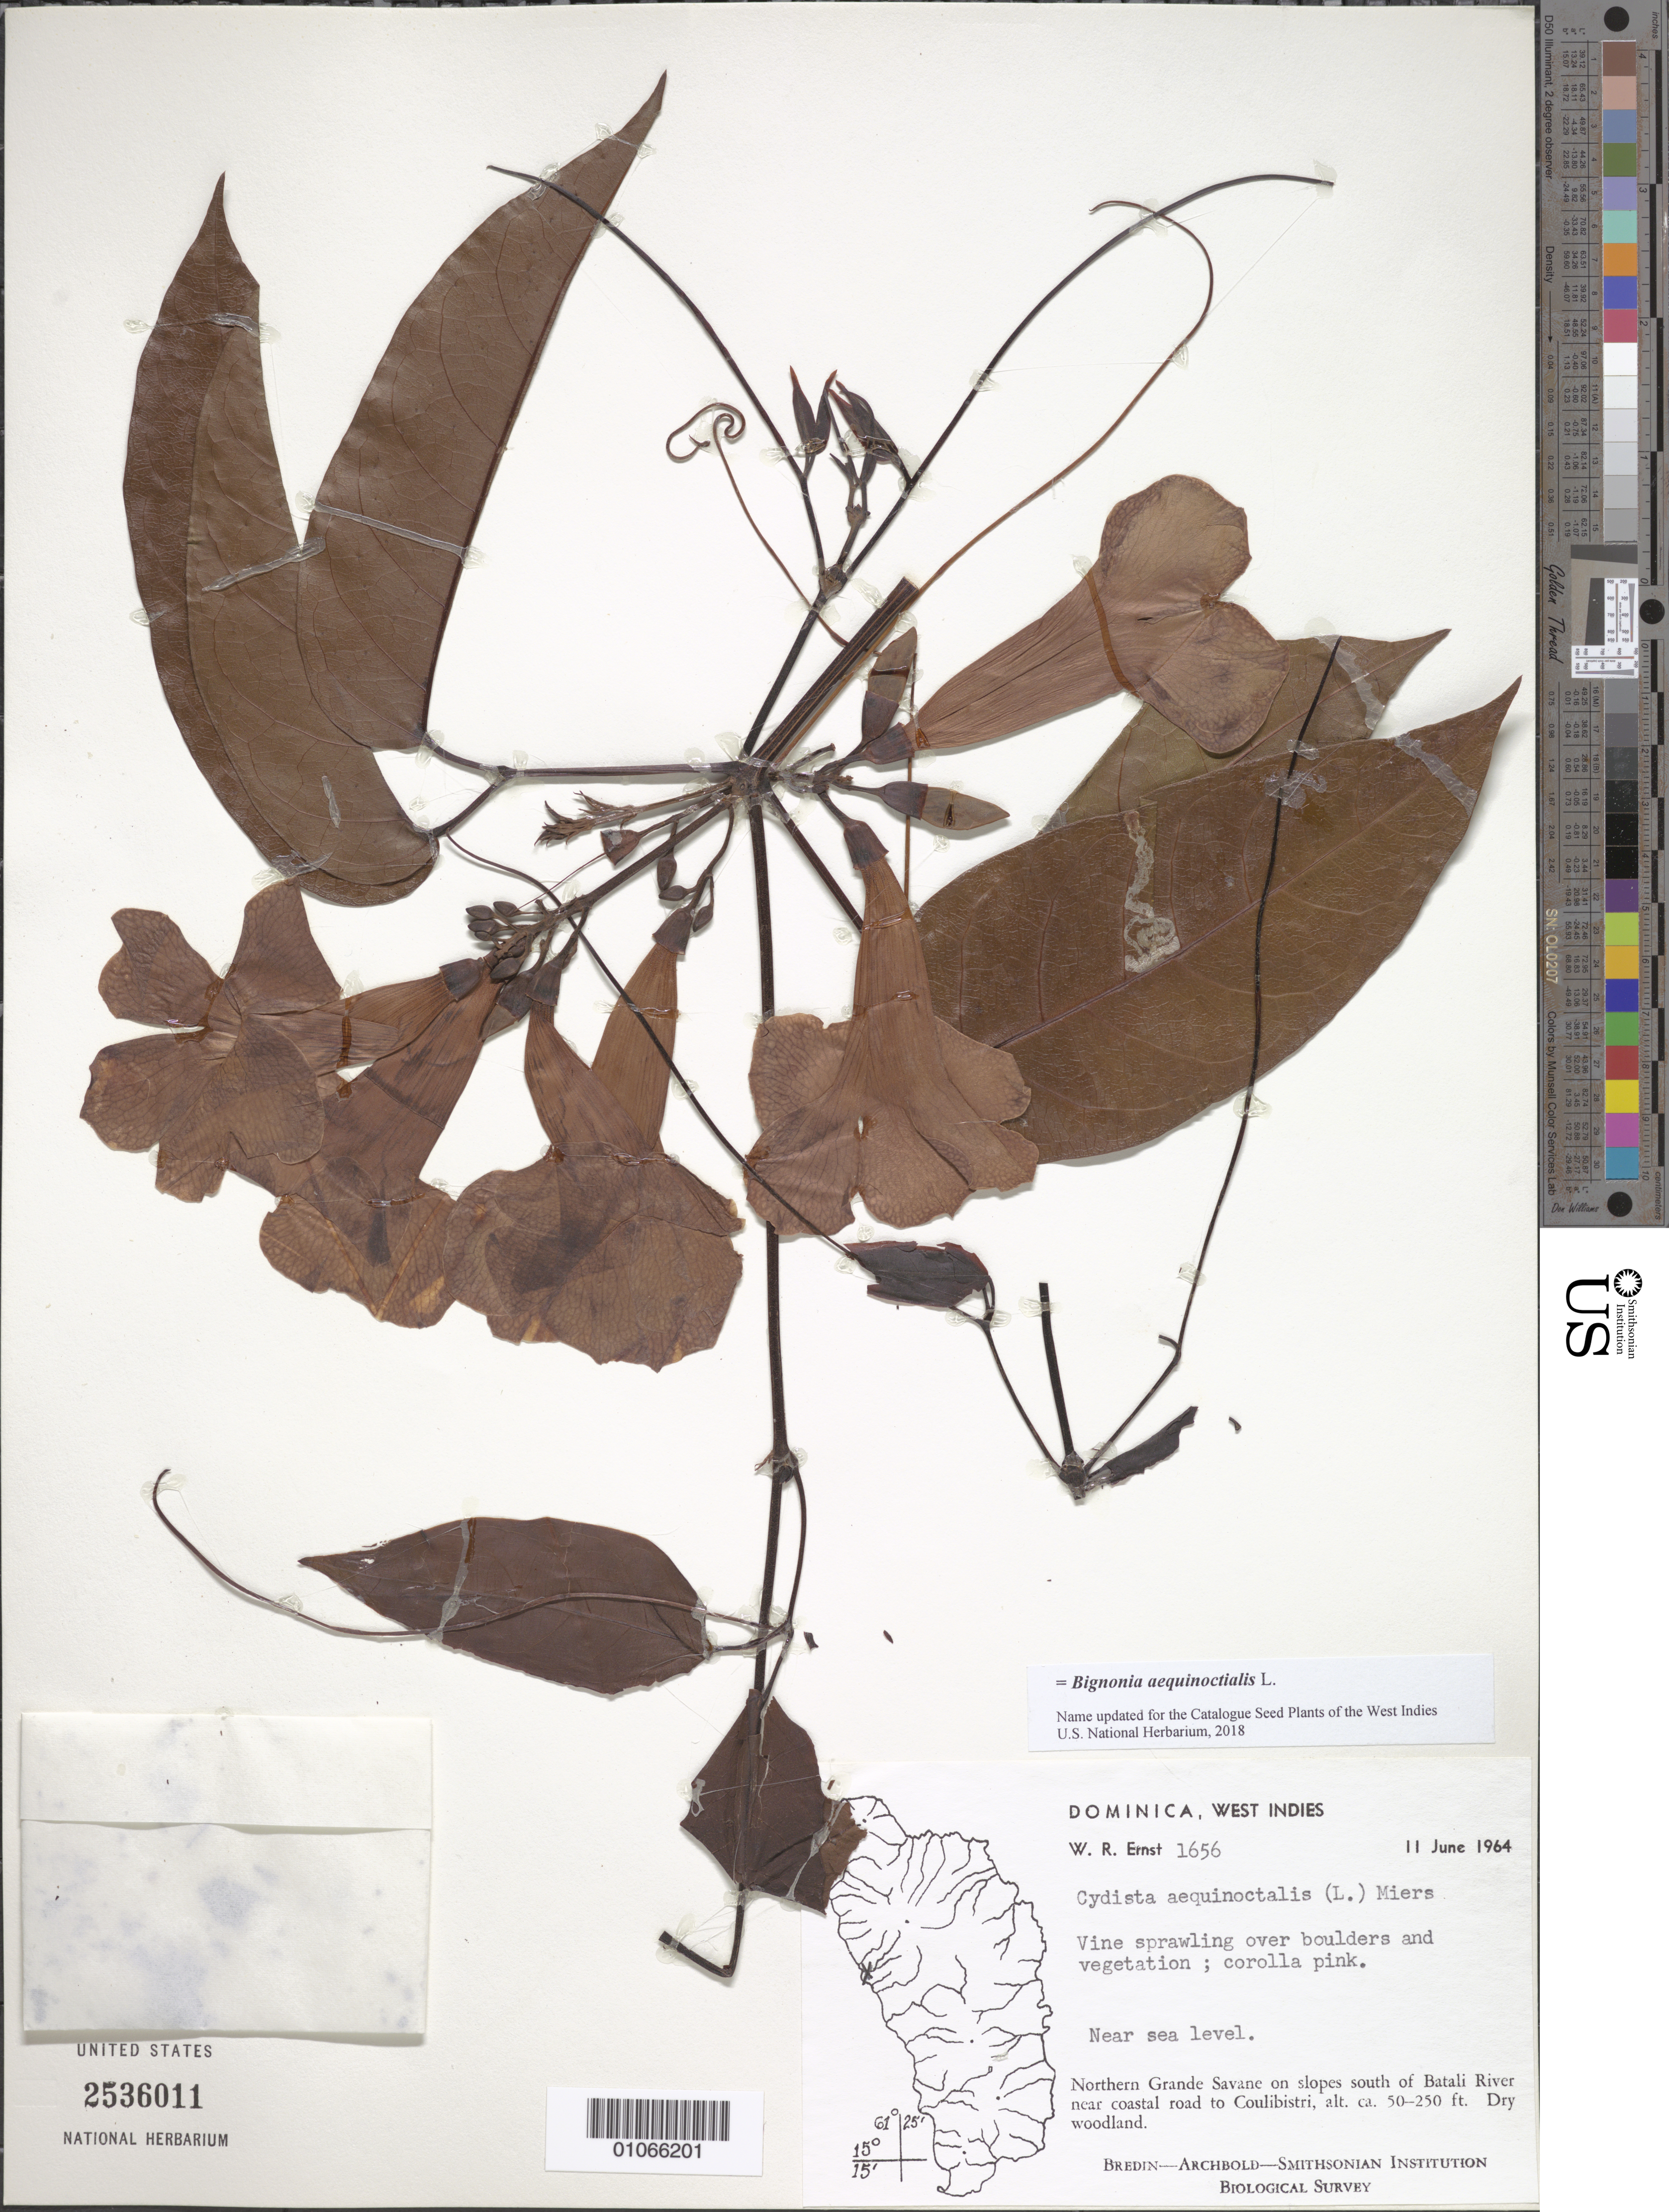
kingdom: Plantae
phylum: Tracheophyta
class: Magnoliopsida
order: Lamiales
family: Bignoniaceae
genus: Bignonia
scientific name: Bignonia aequinoctialis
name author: L.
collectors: W. R. Ernst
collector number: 1656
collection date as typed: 11 Jun 1964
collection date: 1964-06-11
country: Dominica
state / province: St. Joseph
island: Dominica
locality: Northern Grande Savane on slopes south of Batali River near coastal road to Coulibistri. Dry woodland.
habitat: Dry woodland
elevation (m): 15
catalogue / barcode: US 2536011